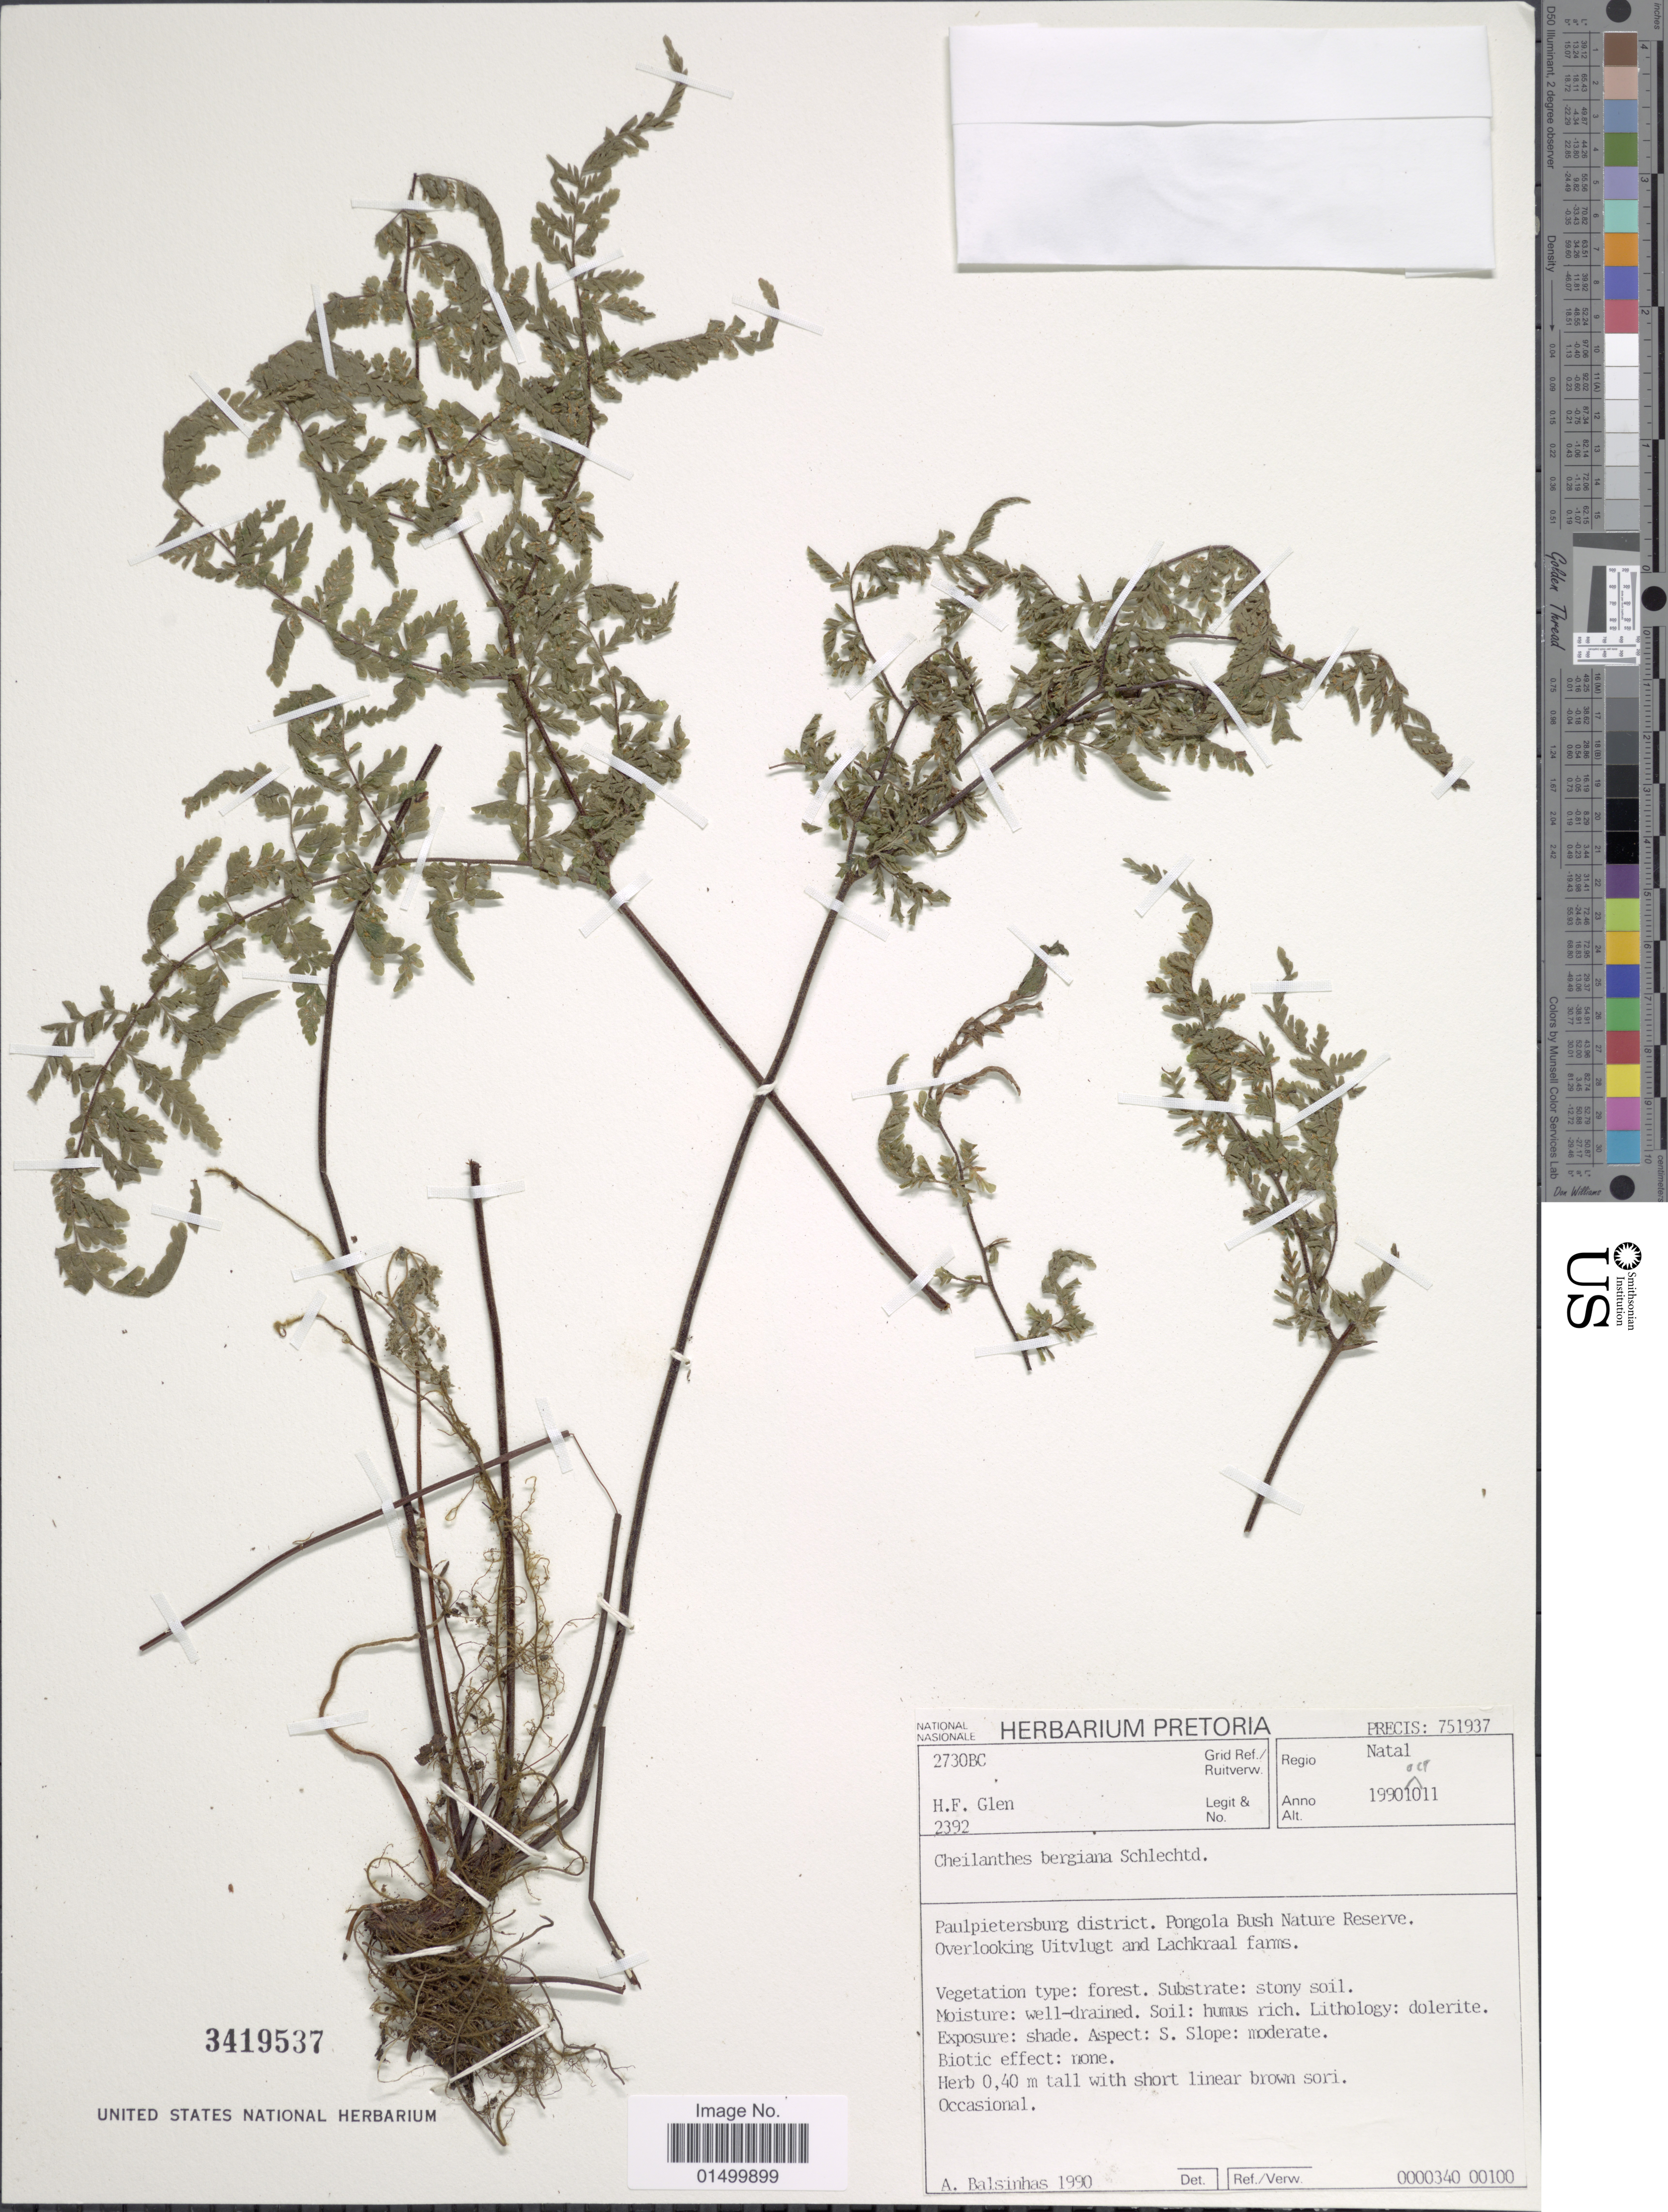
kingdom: Plantae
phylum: Tracheophyta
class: Polypodiopsida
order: Polypodiales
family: Pteridaceae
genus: Cheilanthes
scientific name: Cheilanthes bergiana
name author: Schltdl.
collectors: H. F. Glen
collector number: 2392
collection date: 1990-10-11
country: South Africa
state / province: KwaZulu-Natal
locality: Natal, Paulpietersburg district, Pongola Bush Natrure Reserve, Overlooking Uitvlug and Lachkraal farms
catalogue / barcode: US 3419537